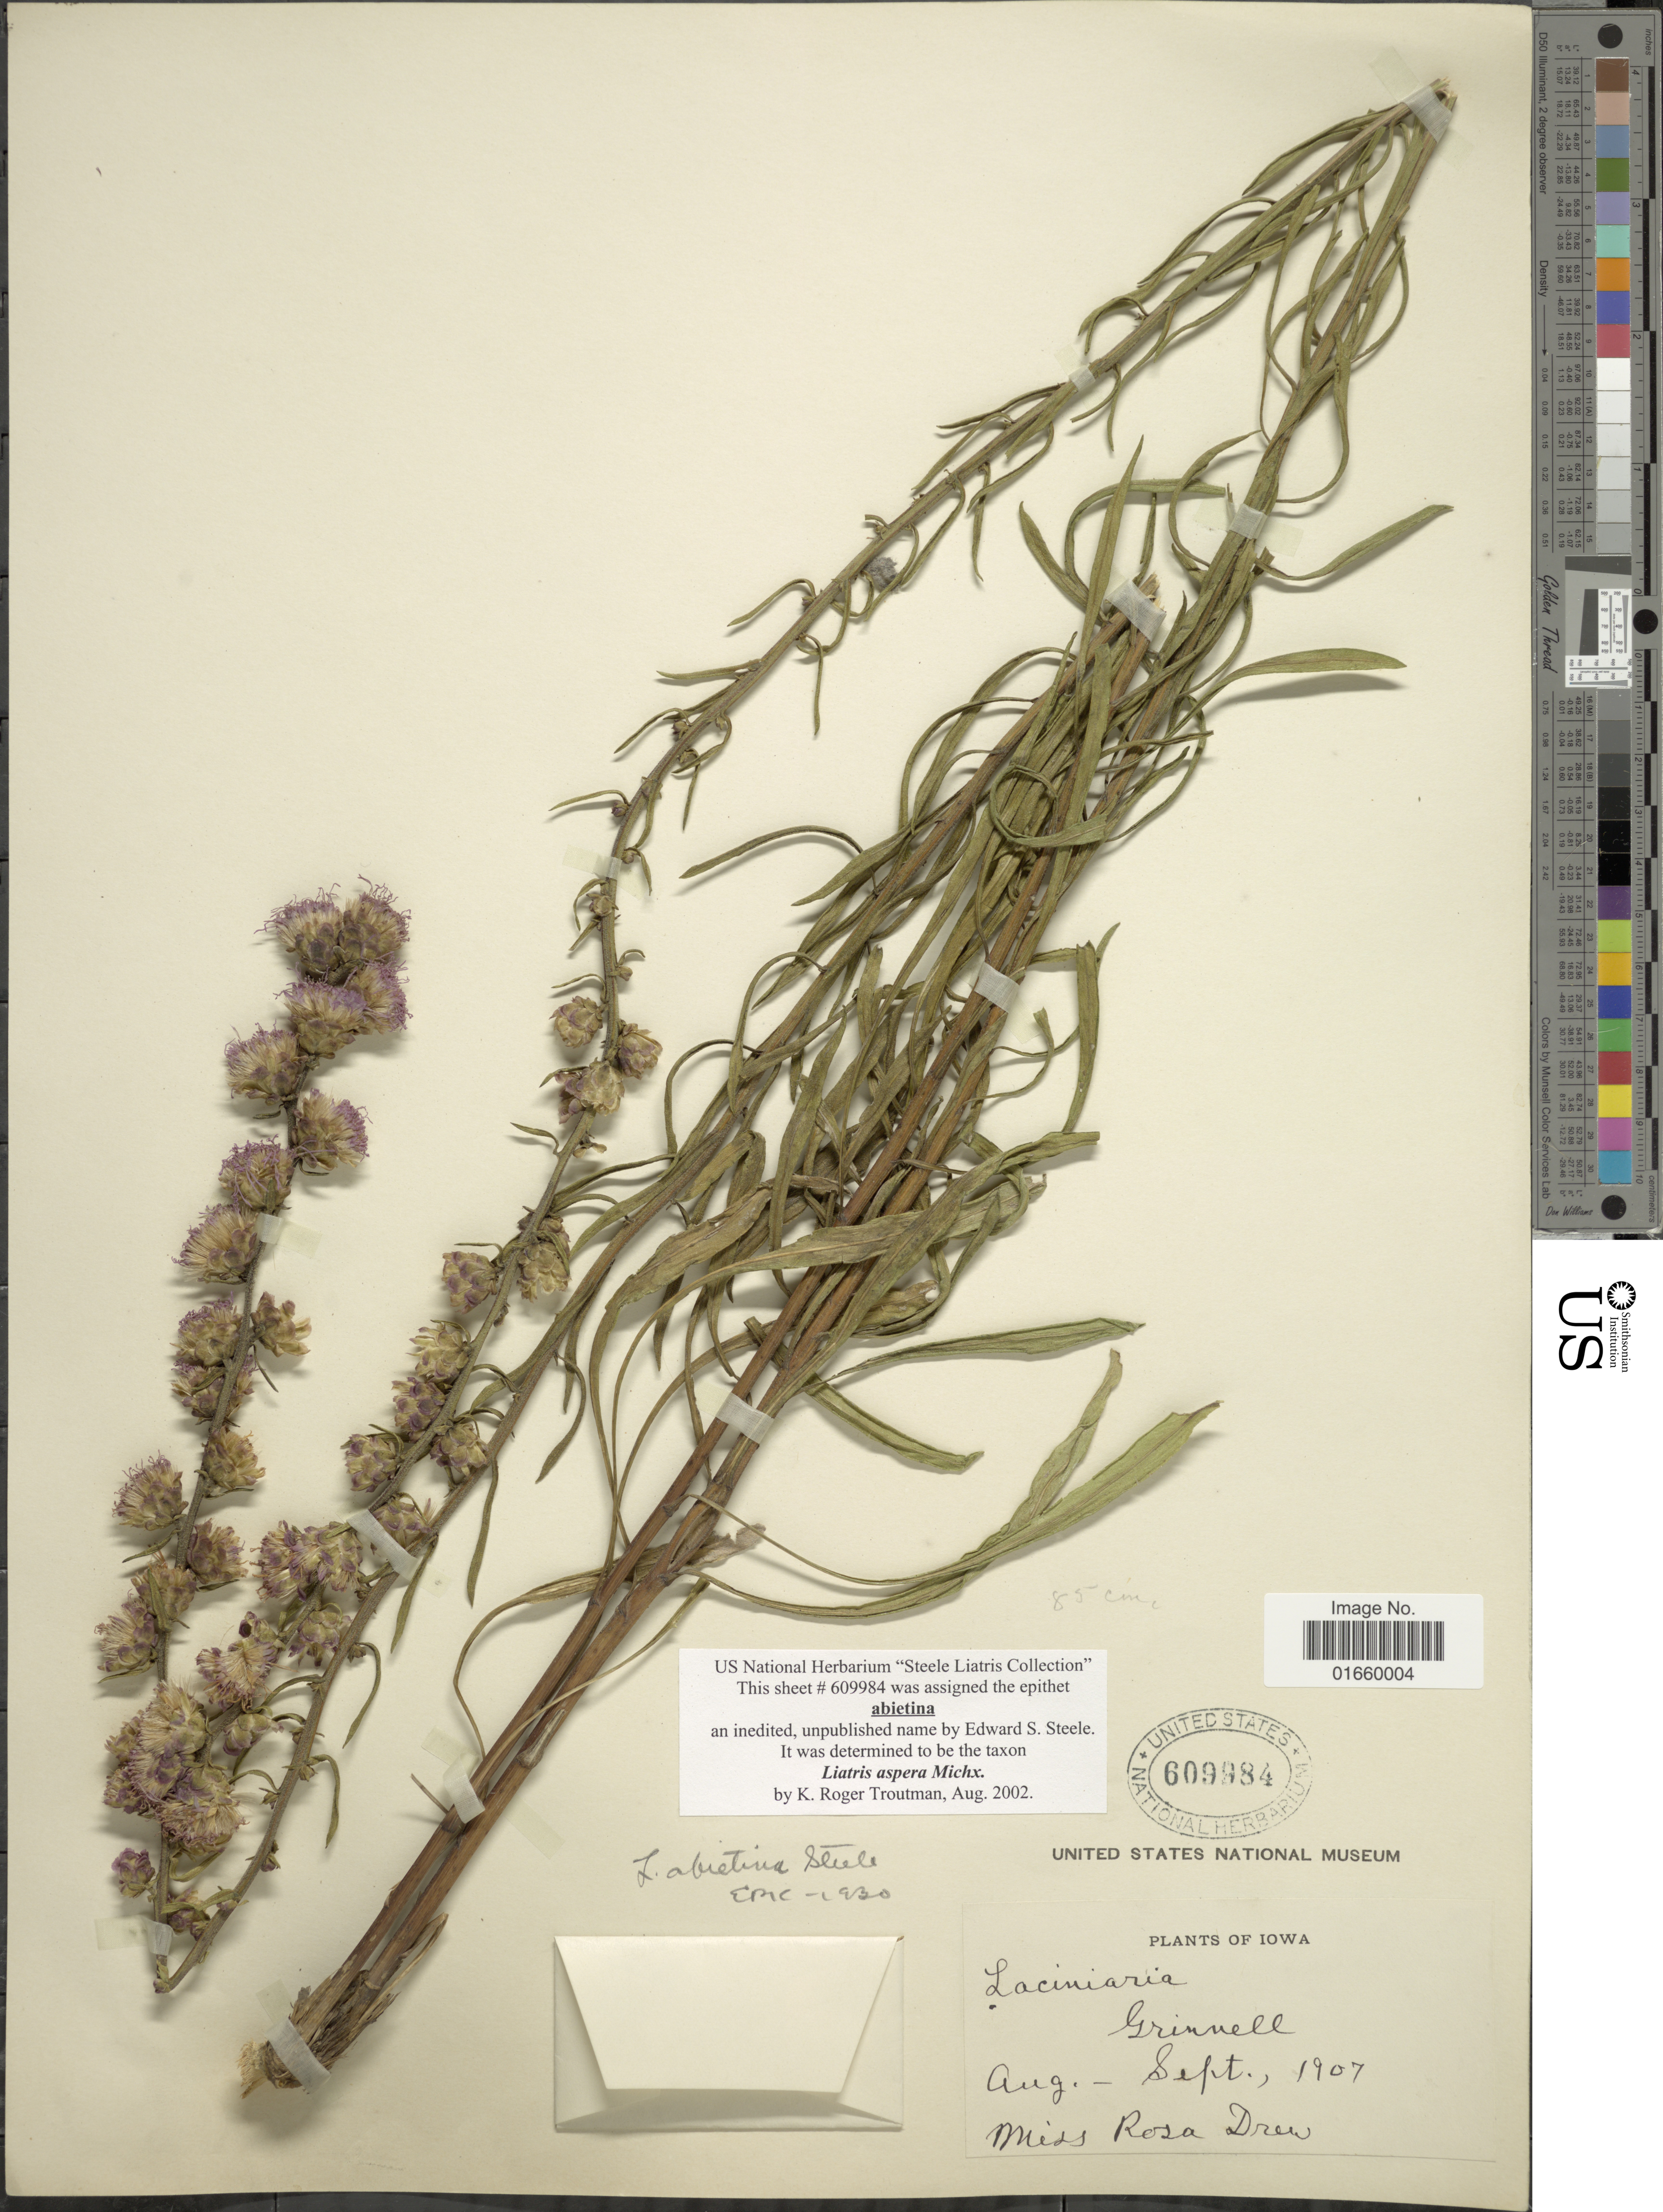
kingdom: Plantae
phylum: Tracheophyta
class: Magnoliopsida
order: Asterales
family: Asteraceae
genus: Liatris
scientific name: Liatris aspera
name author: Michx.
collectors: R. Drew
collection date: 1907-08/1907-09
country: United States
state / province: Iowa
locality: Grinnell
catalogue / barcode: US 609984